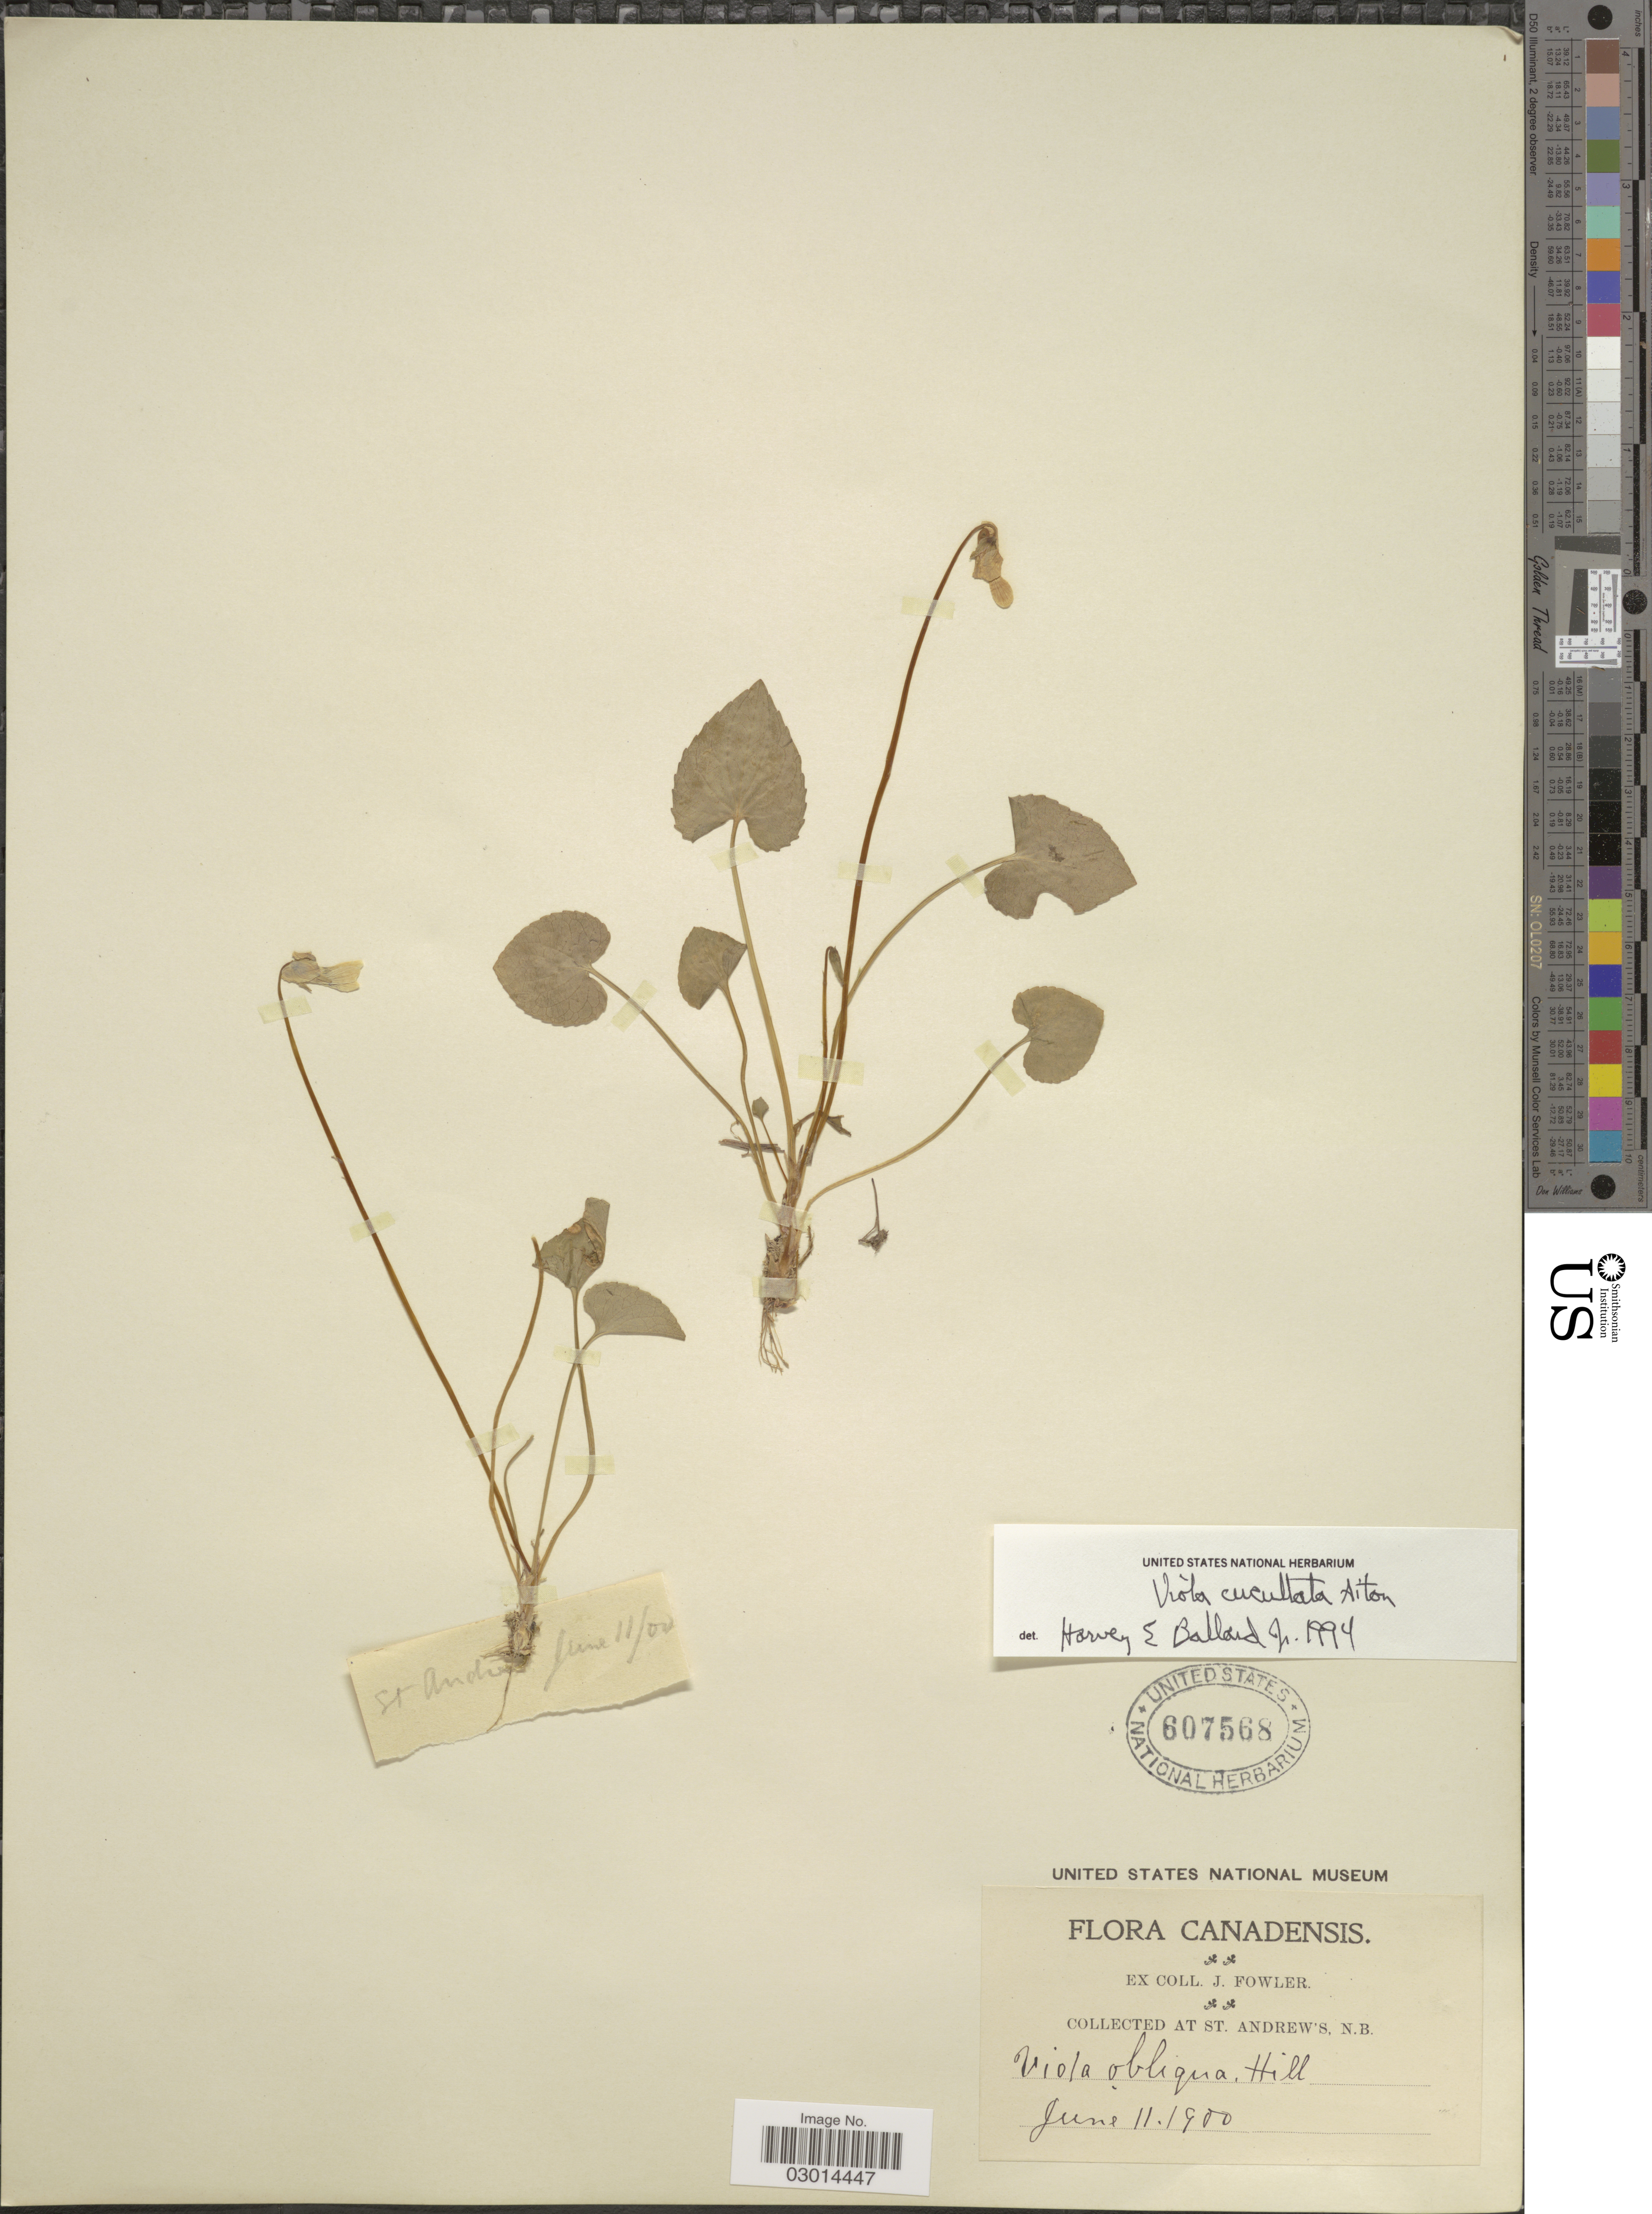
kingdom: Plantae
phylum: Tracheophyta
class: Magnoliopsida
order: Malpighiales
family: Violaceae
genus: Viola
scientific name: Viola cucullata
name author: Aiton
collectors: J. Fowler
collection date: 1900-06-11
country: Canada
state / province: New Brunswick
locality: St. Andrew's.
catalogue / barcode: US 607568